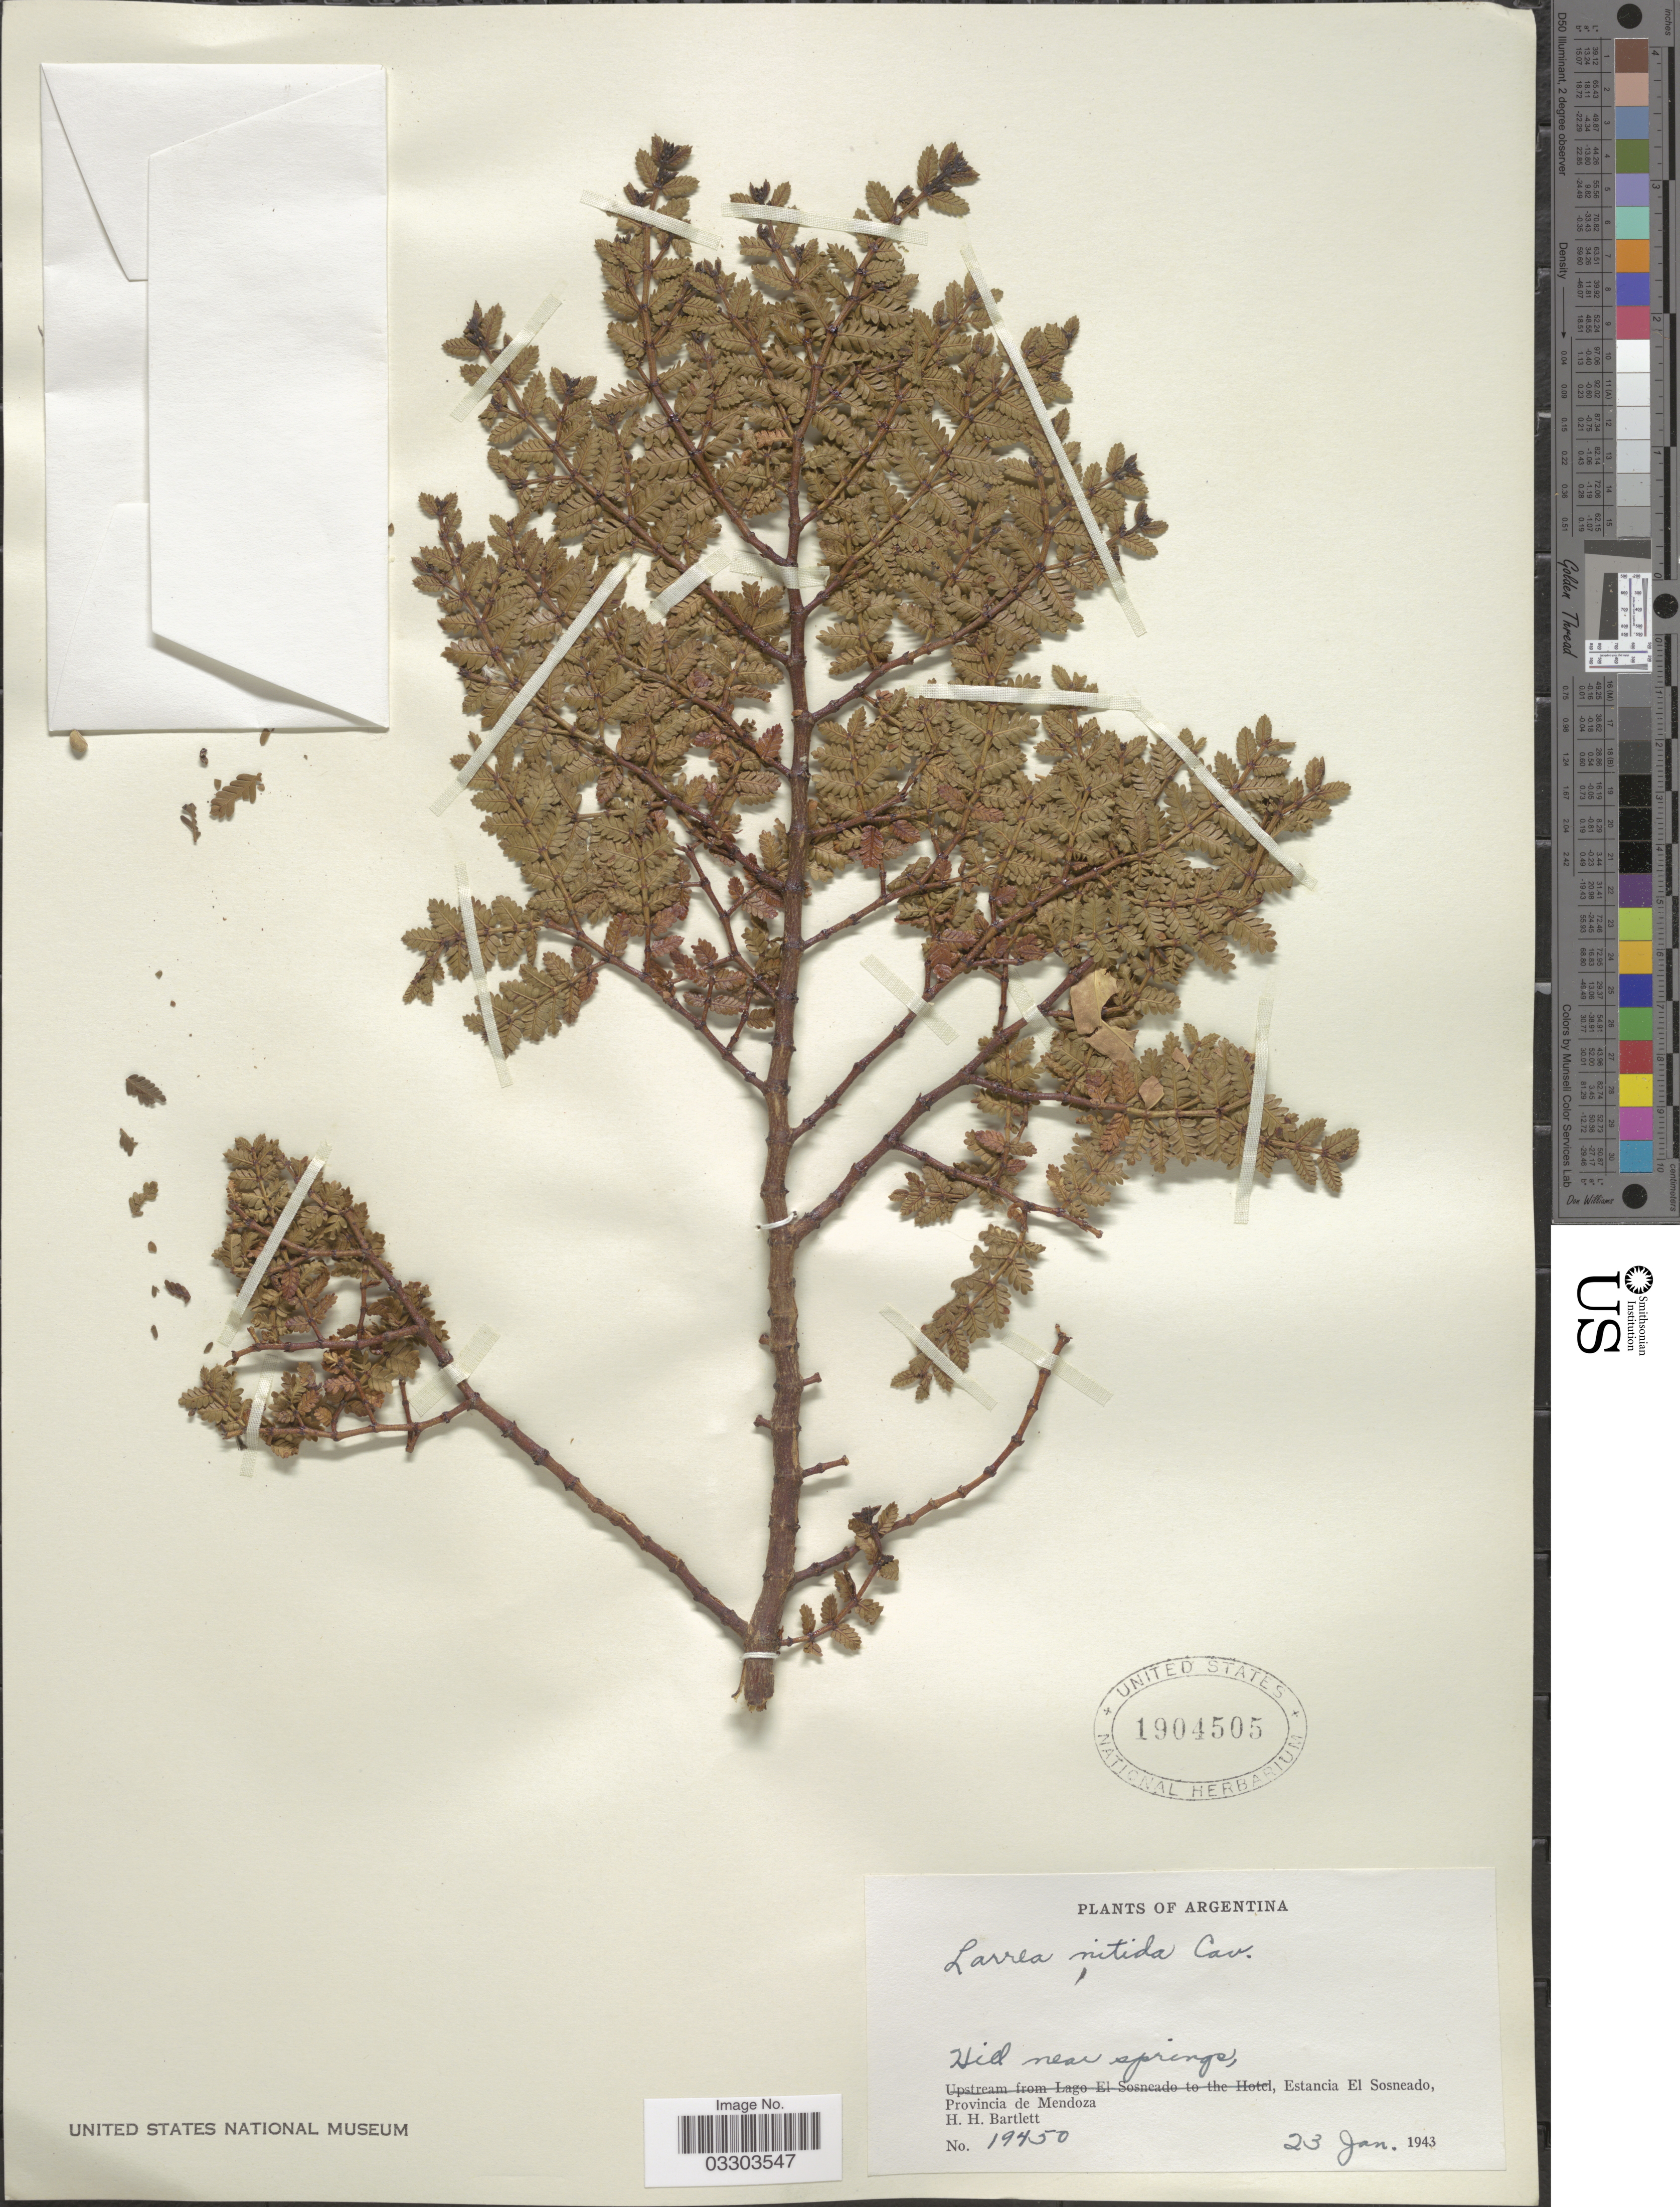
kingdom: Plantae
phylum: Tracheophyta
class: Magnoliopsida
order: Zygophyllales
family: Zygophyllaceae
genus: Larrea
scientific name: Larrea nitida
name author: Cav.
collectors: H. H. Bartlett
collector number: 19450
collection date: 1943-01-23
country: Argentina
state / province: Mendoza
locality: Hill near springs, Estancia El Sosneado.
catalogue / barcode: US 1904505